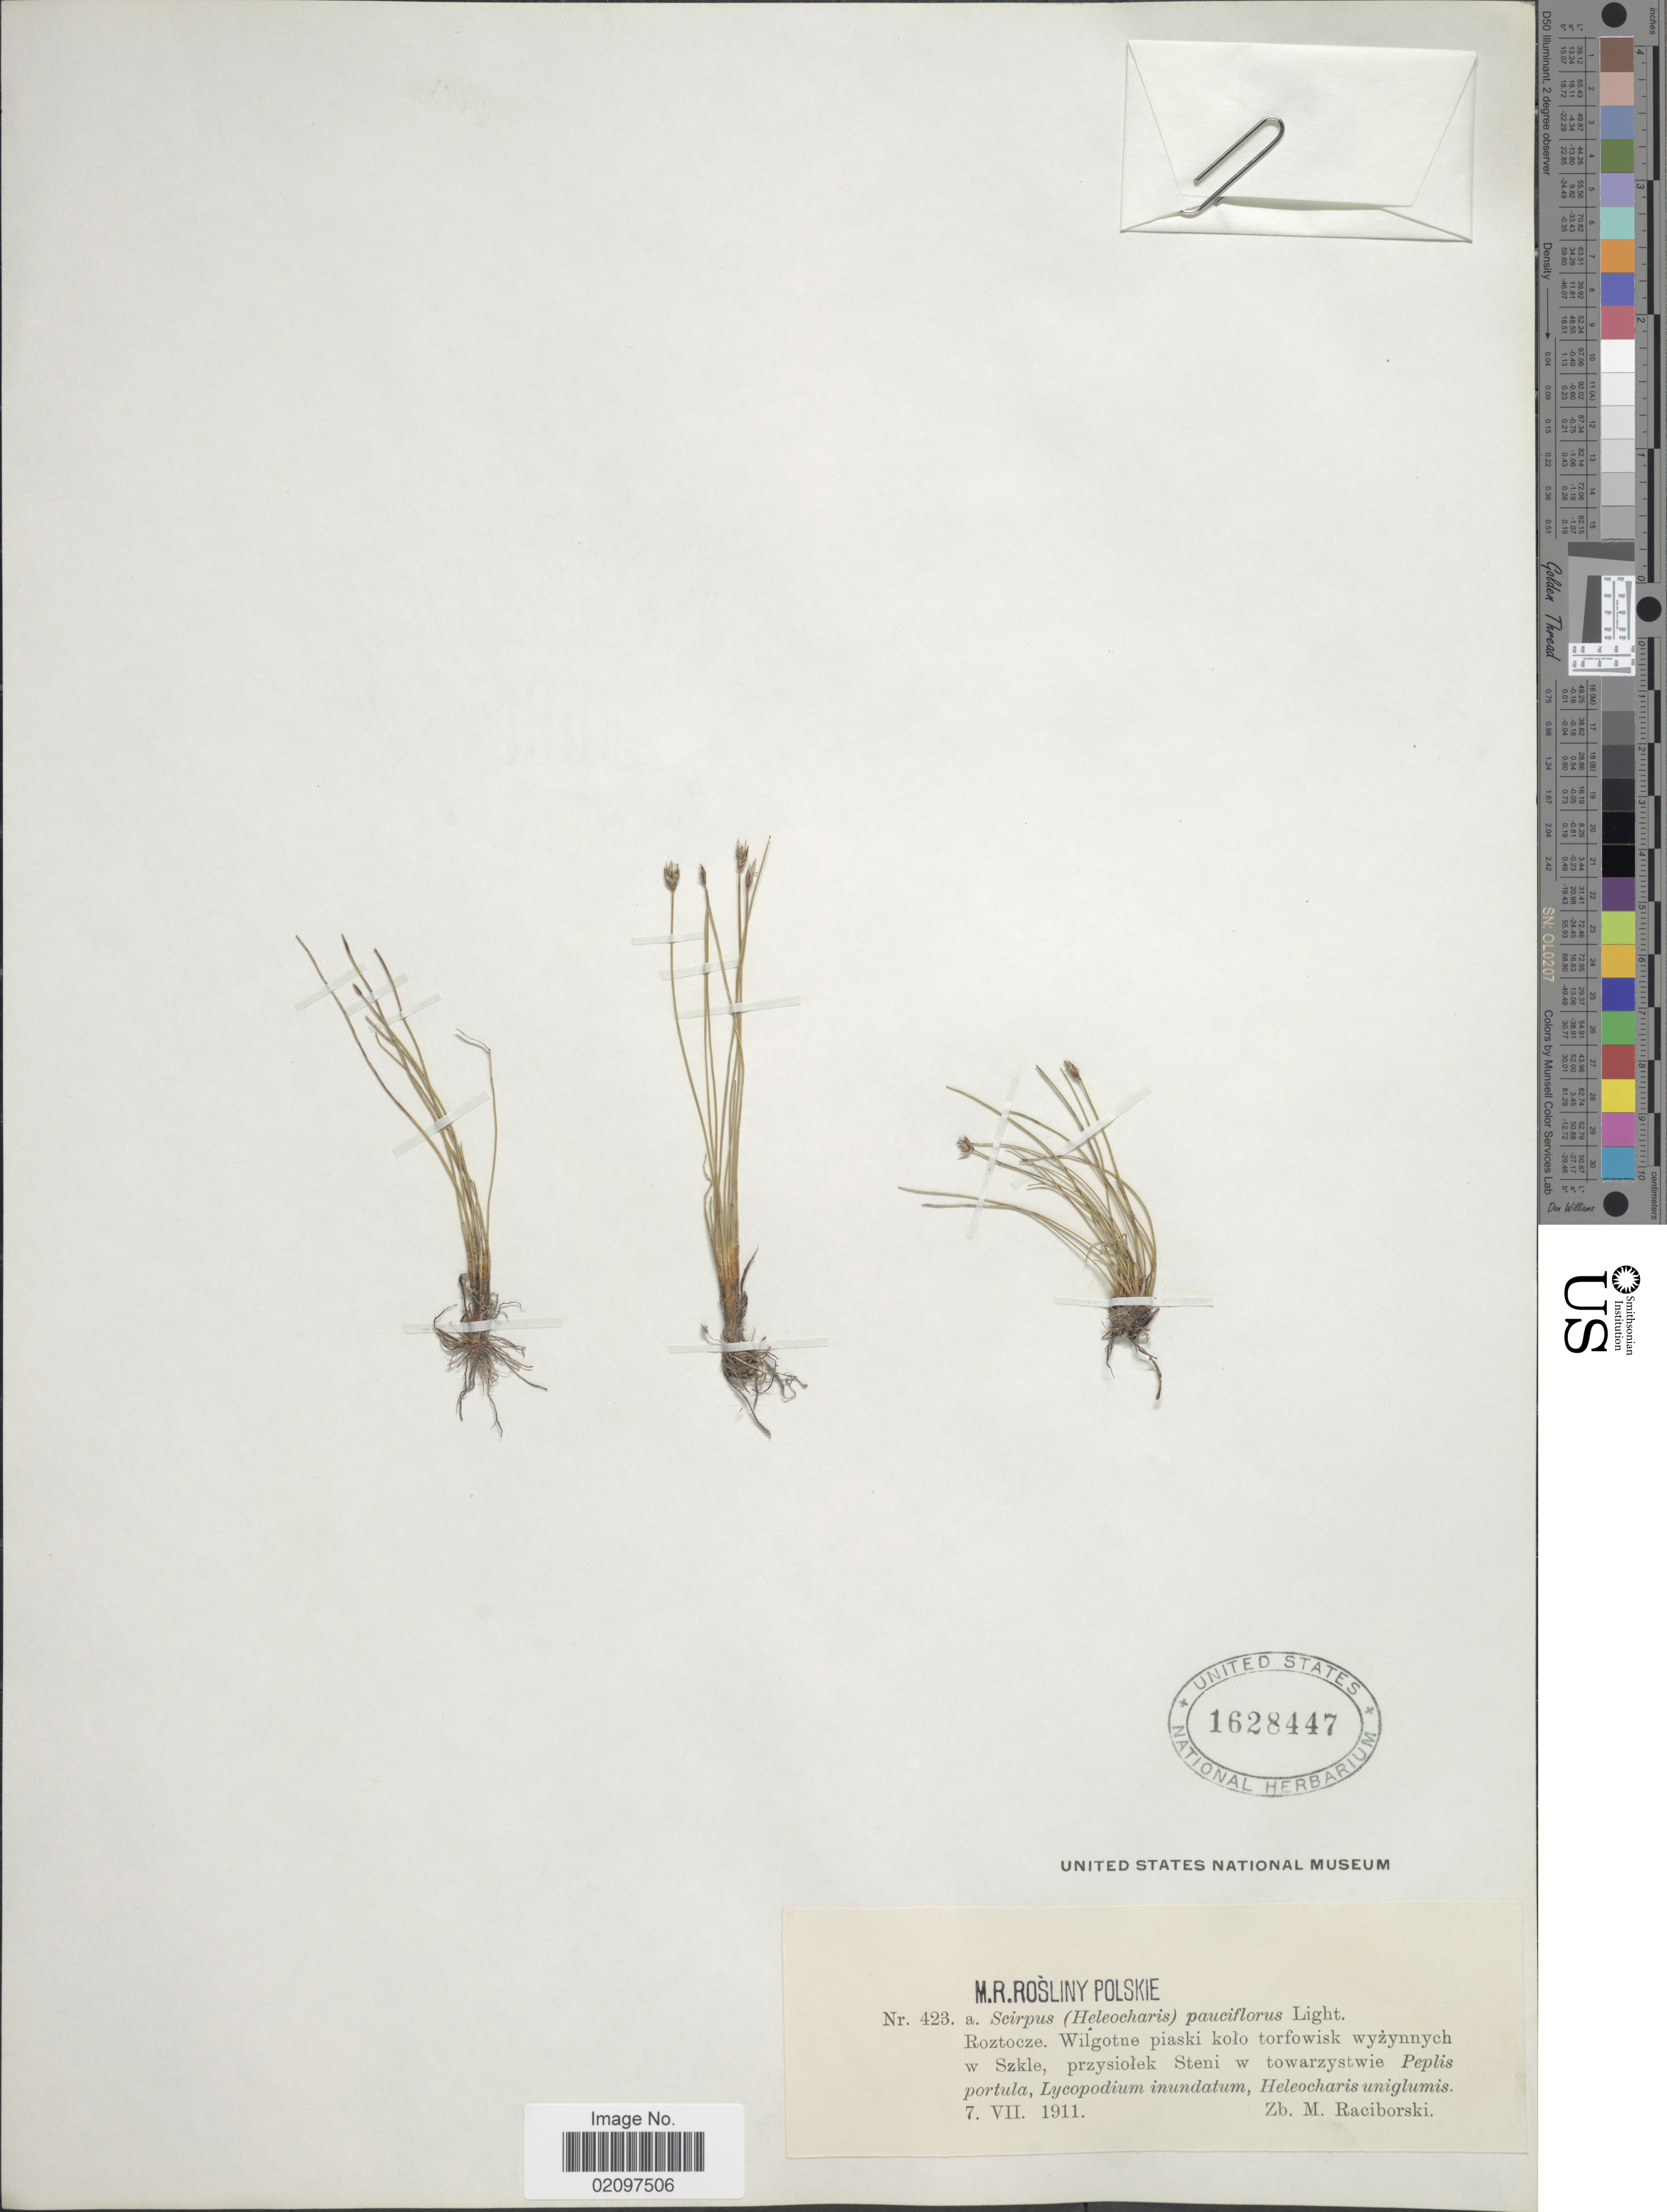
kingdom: Plantae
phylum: Tracheophyta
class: Liliopsida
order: Poales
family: Cyperaceae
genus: Eleocharis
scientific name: Eleocharis quinqueflora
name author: (Hartmann) O. Schwarz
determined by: Strong, Mark T., (BOT), Smithsonian Institution - National Museum of Natural History (UNITED STATES)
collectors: Z. Raciborski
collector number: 423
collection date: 1911-07-07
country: Poland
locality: Roztocze. Wilgotne piaski kolo torfowisk wyzynnych w Szkle, przysiolek Steni w towarzystwie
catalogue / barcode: US 1628447